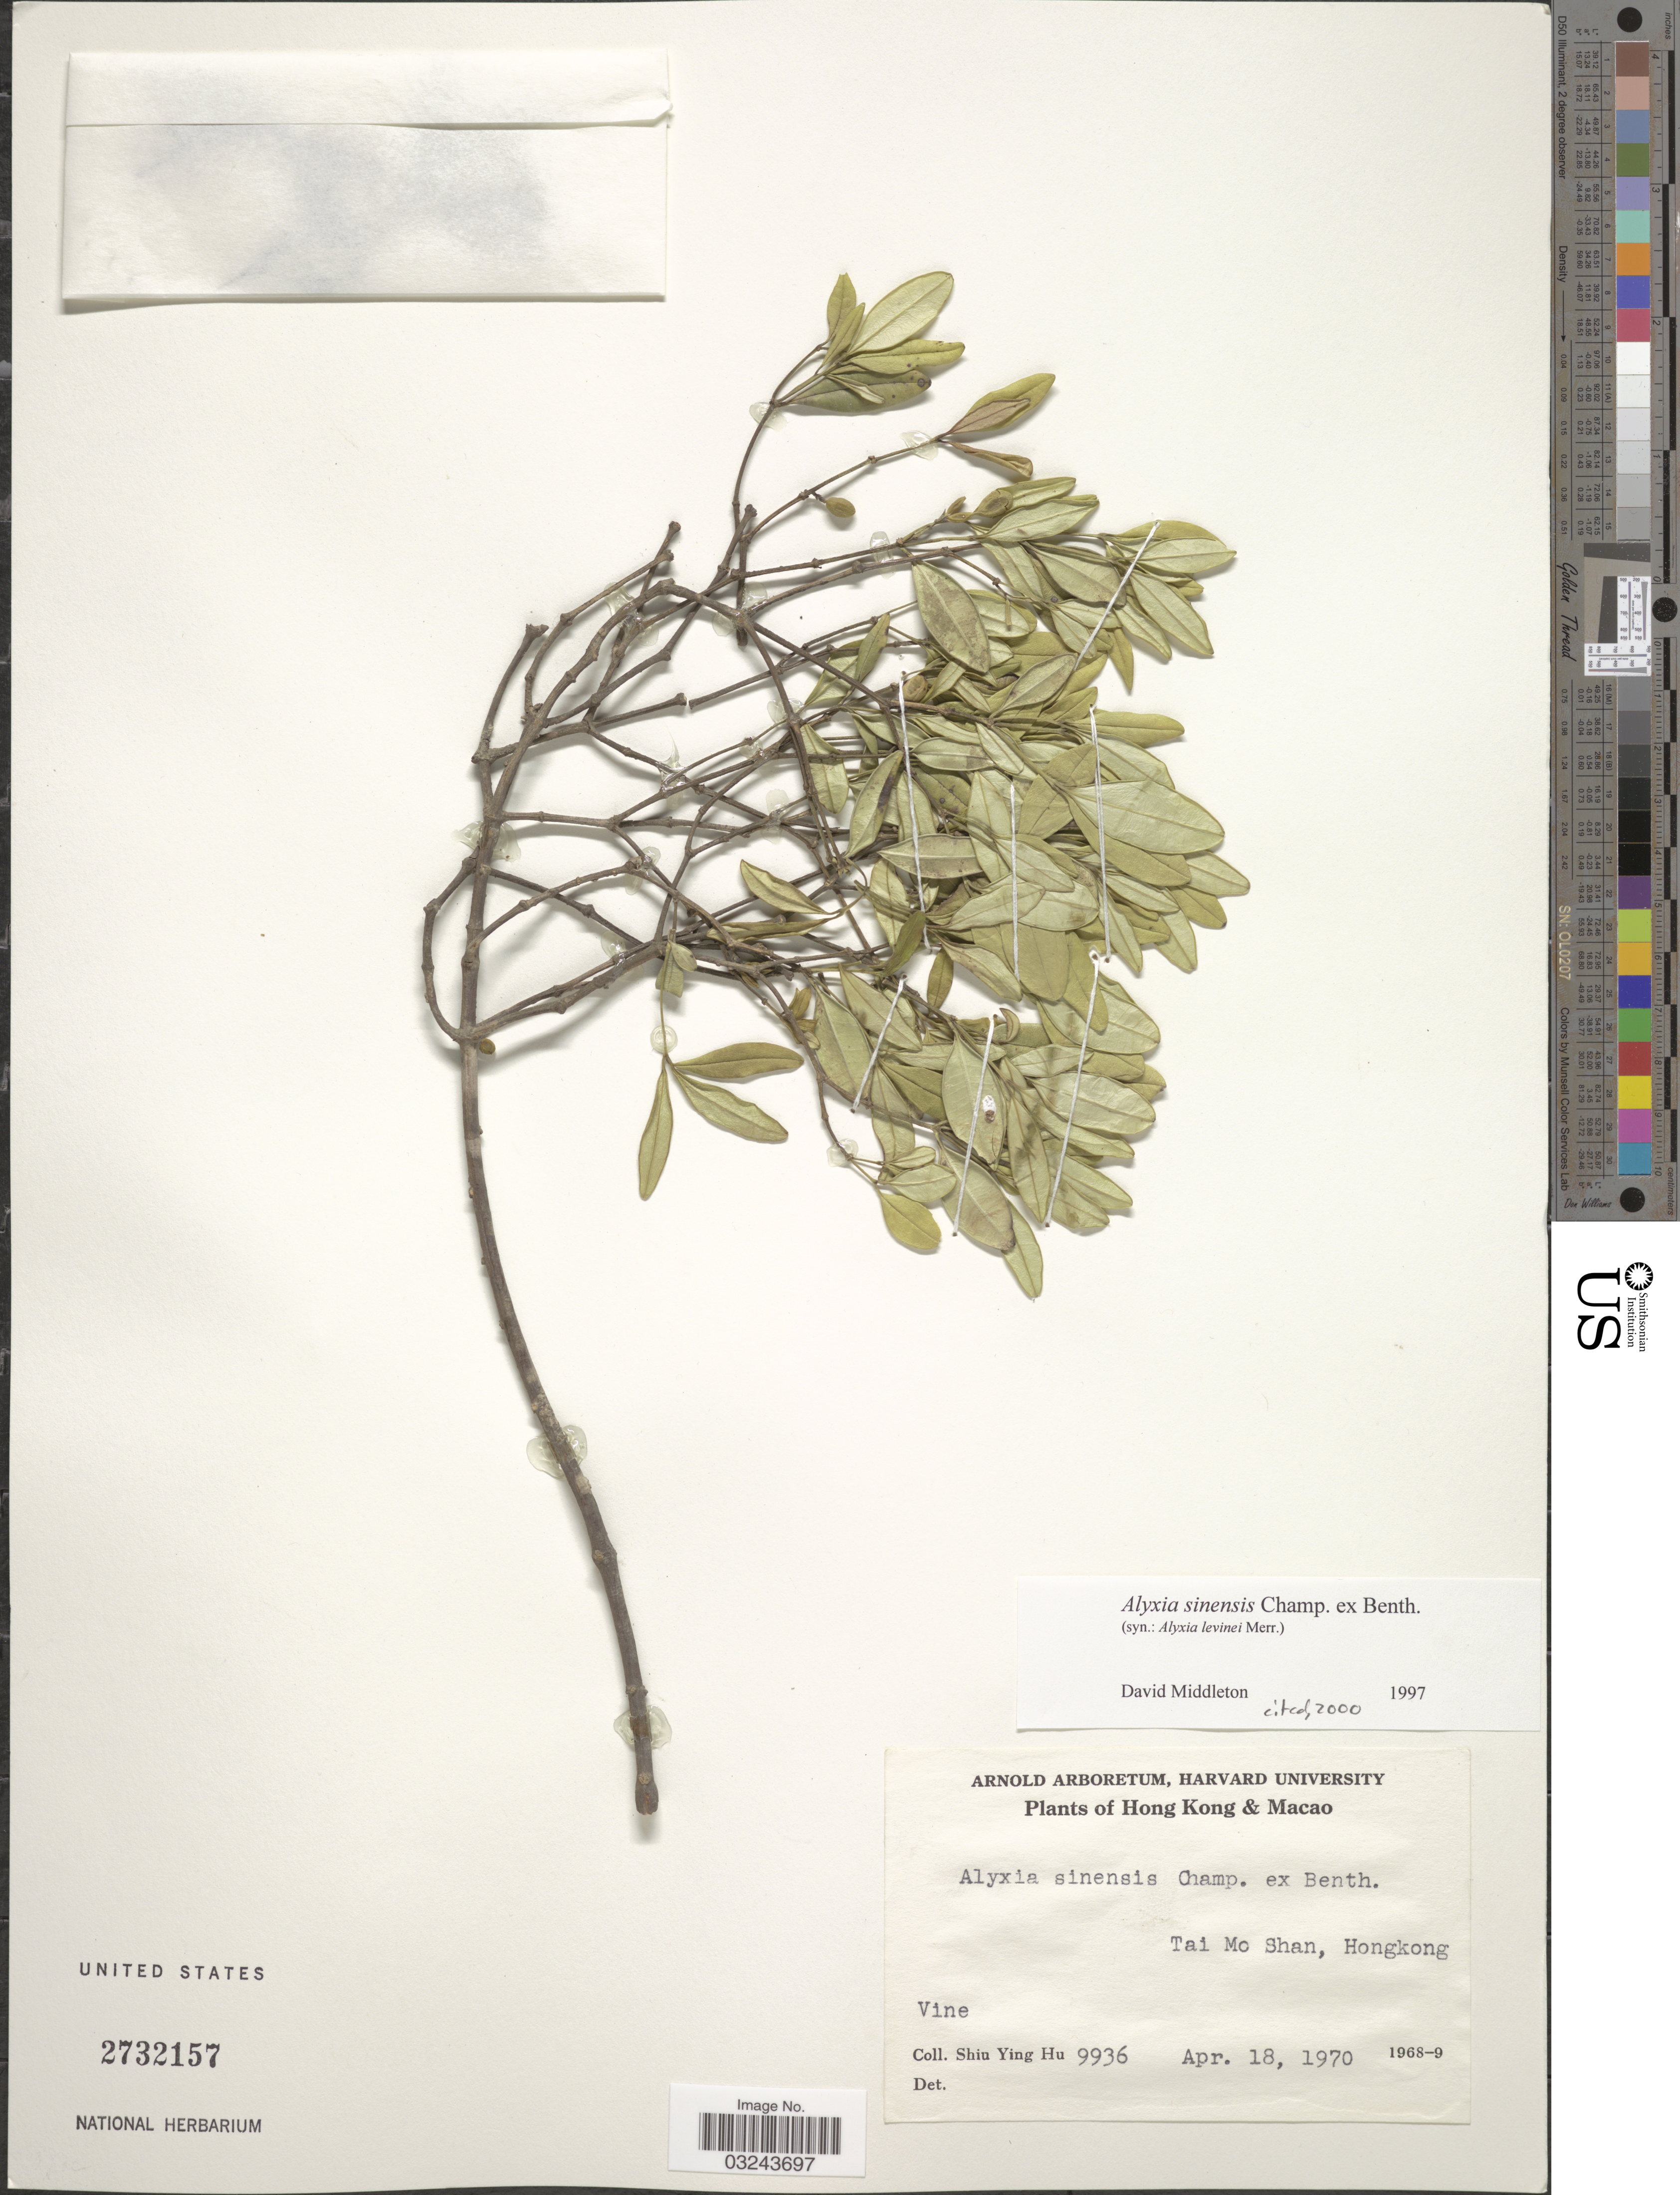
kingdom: Plantae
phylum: Tracheophyta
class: Magnoliopsida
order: Gentianales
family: Apocynaceae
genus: Alyxia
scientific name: Alyxia sinensis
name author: Champ. ex Benth.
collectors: S. Y. Hu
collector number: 9936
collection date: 1970-04-18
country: China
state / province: Hong Kong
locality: Tai Mo Shan, Hong kong.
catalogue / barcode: US 2732157